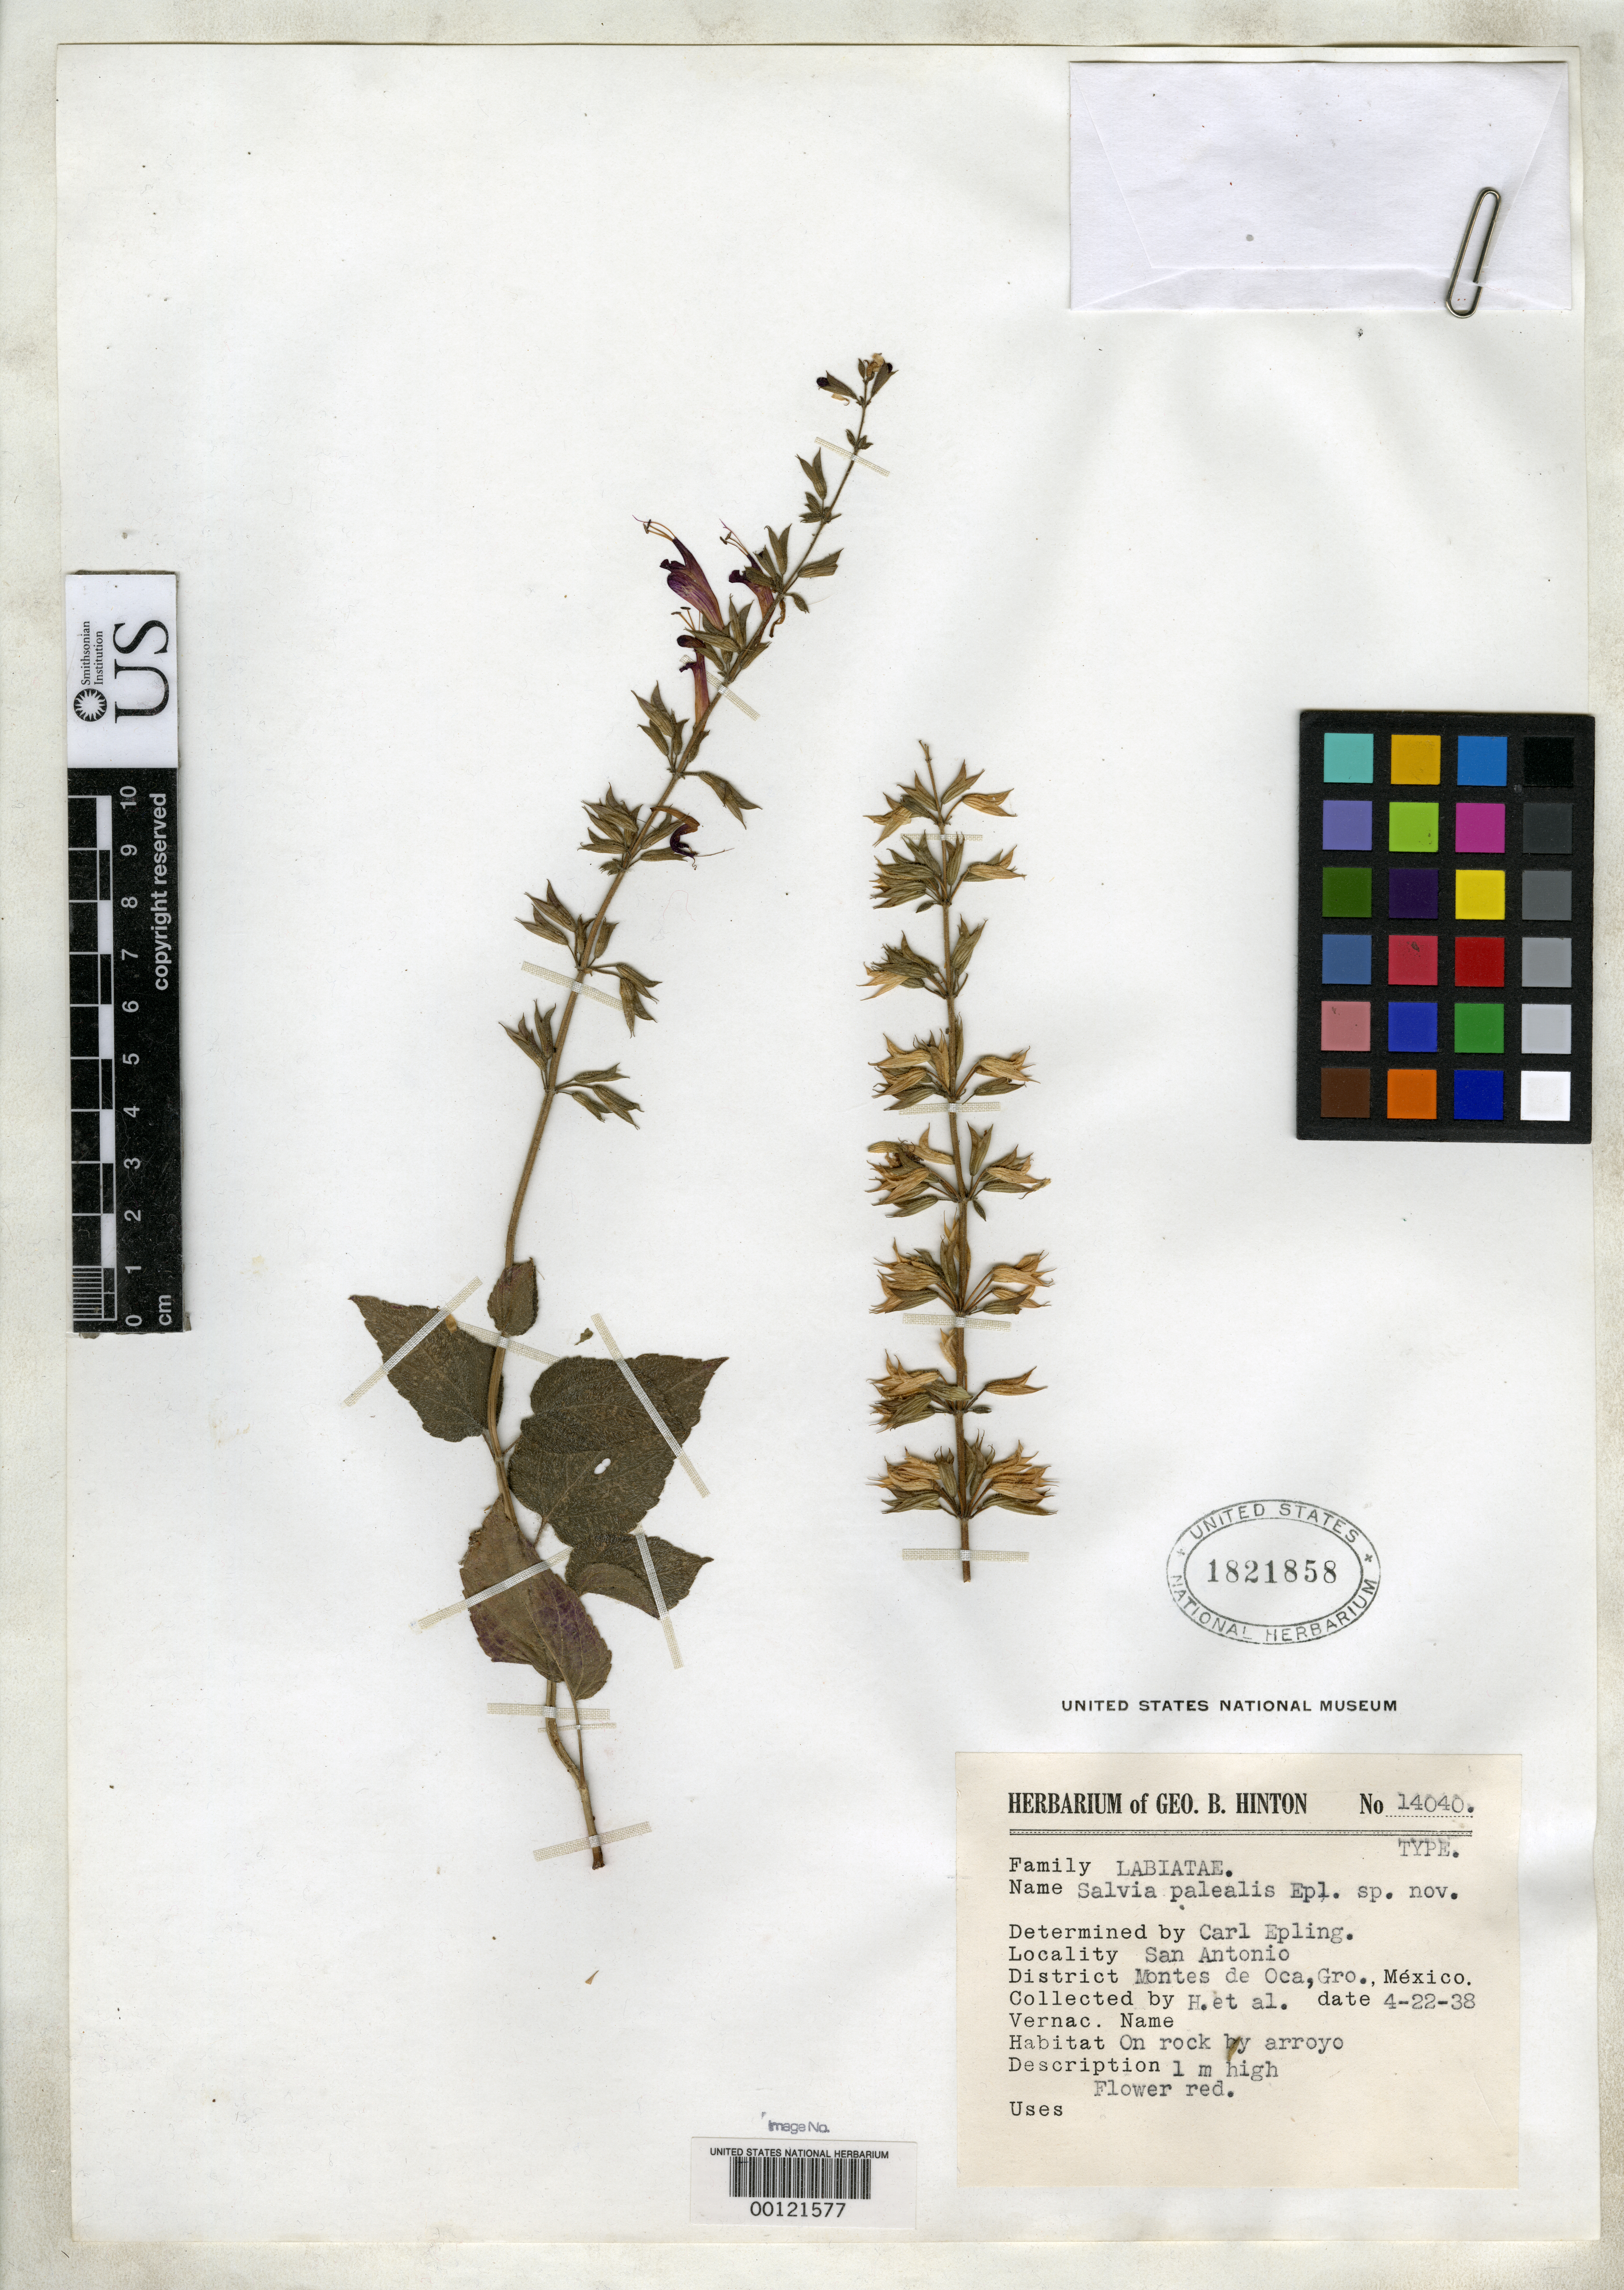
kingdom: Plantae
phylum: Tracheophyta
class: Magnoliopsida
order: Lamiales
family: Lamiaceae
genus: Salvia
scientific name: Salvia palealis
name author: Epling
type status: Isotype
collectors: G. B. Hinton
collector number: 14040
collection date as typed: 22 Apr 1938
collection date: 1938-04-22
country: Mexico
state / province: Guerrero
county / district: Montes de Oca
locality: San Antonio.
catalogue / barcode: US 1821858